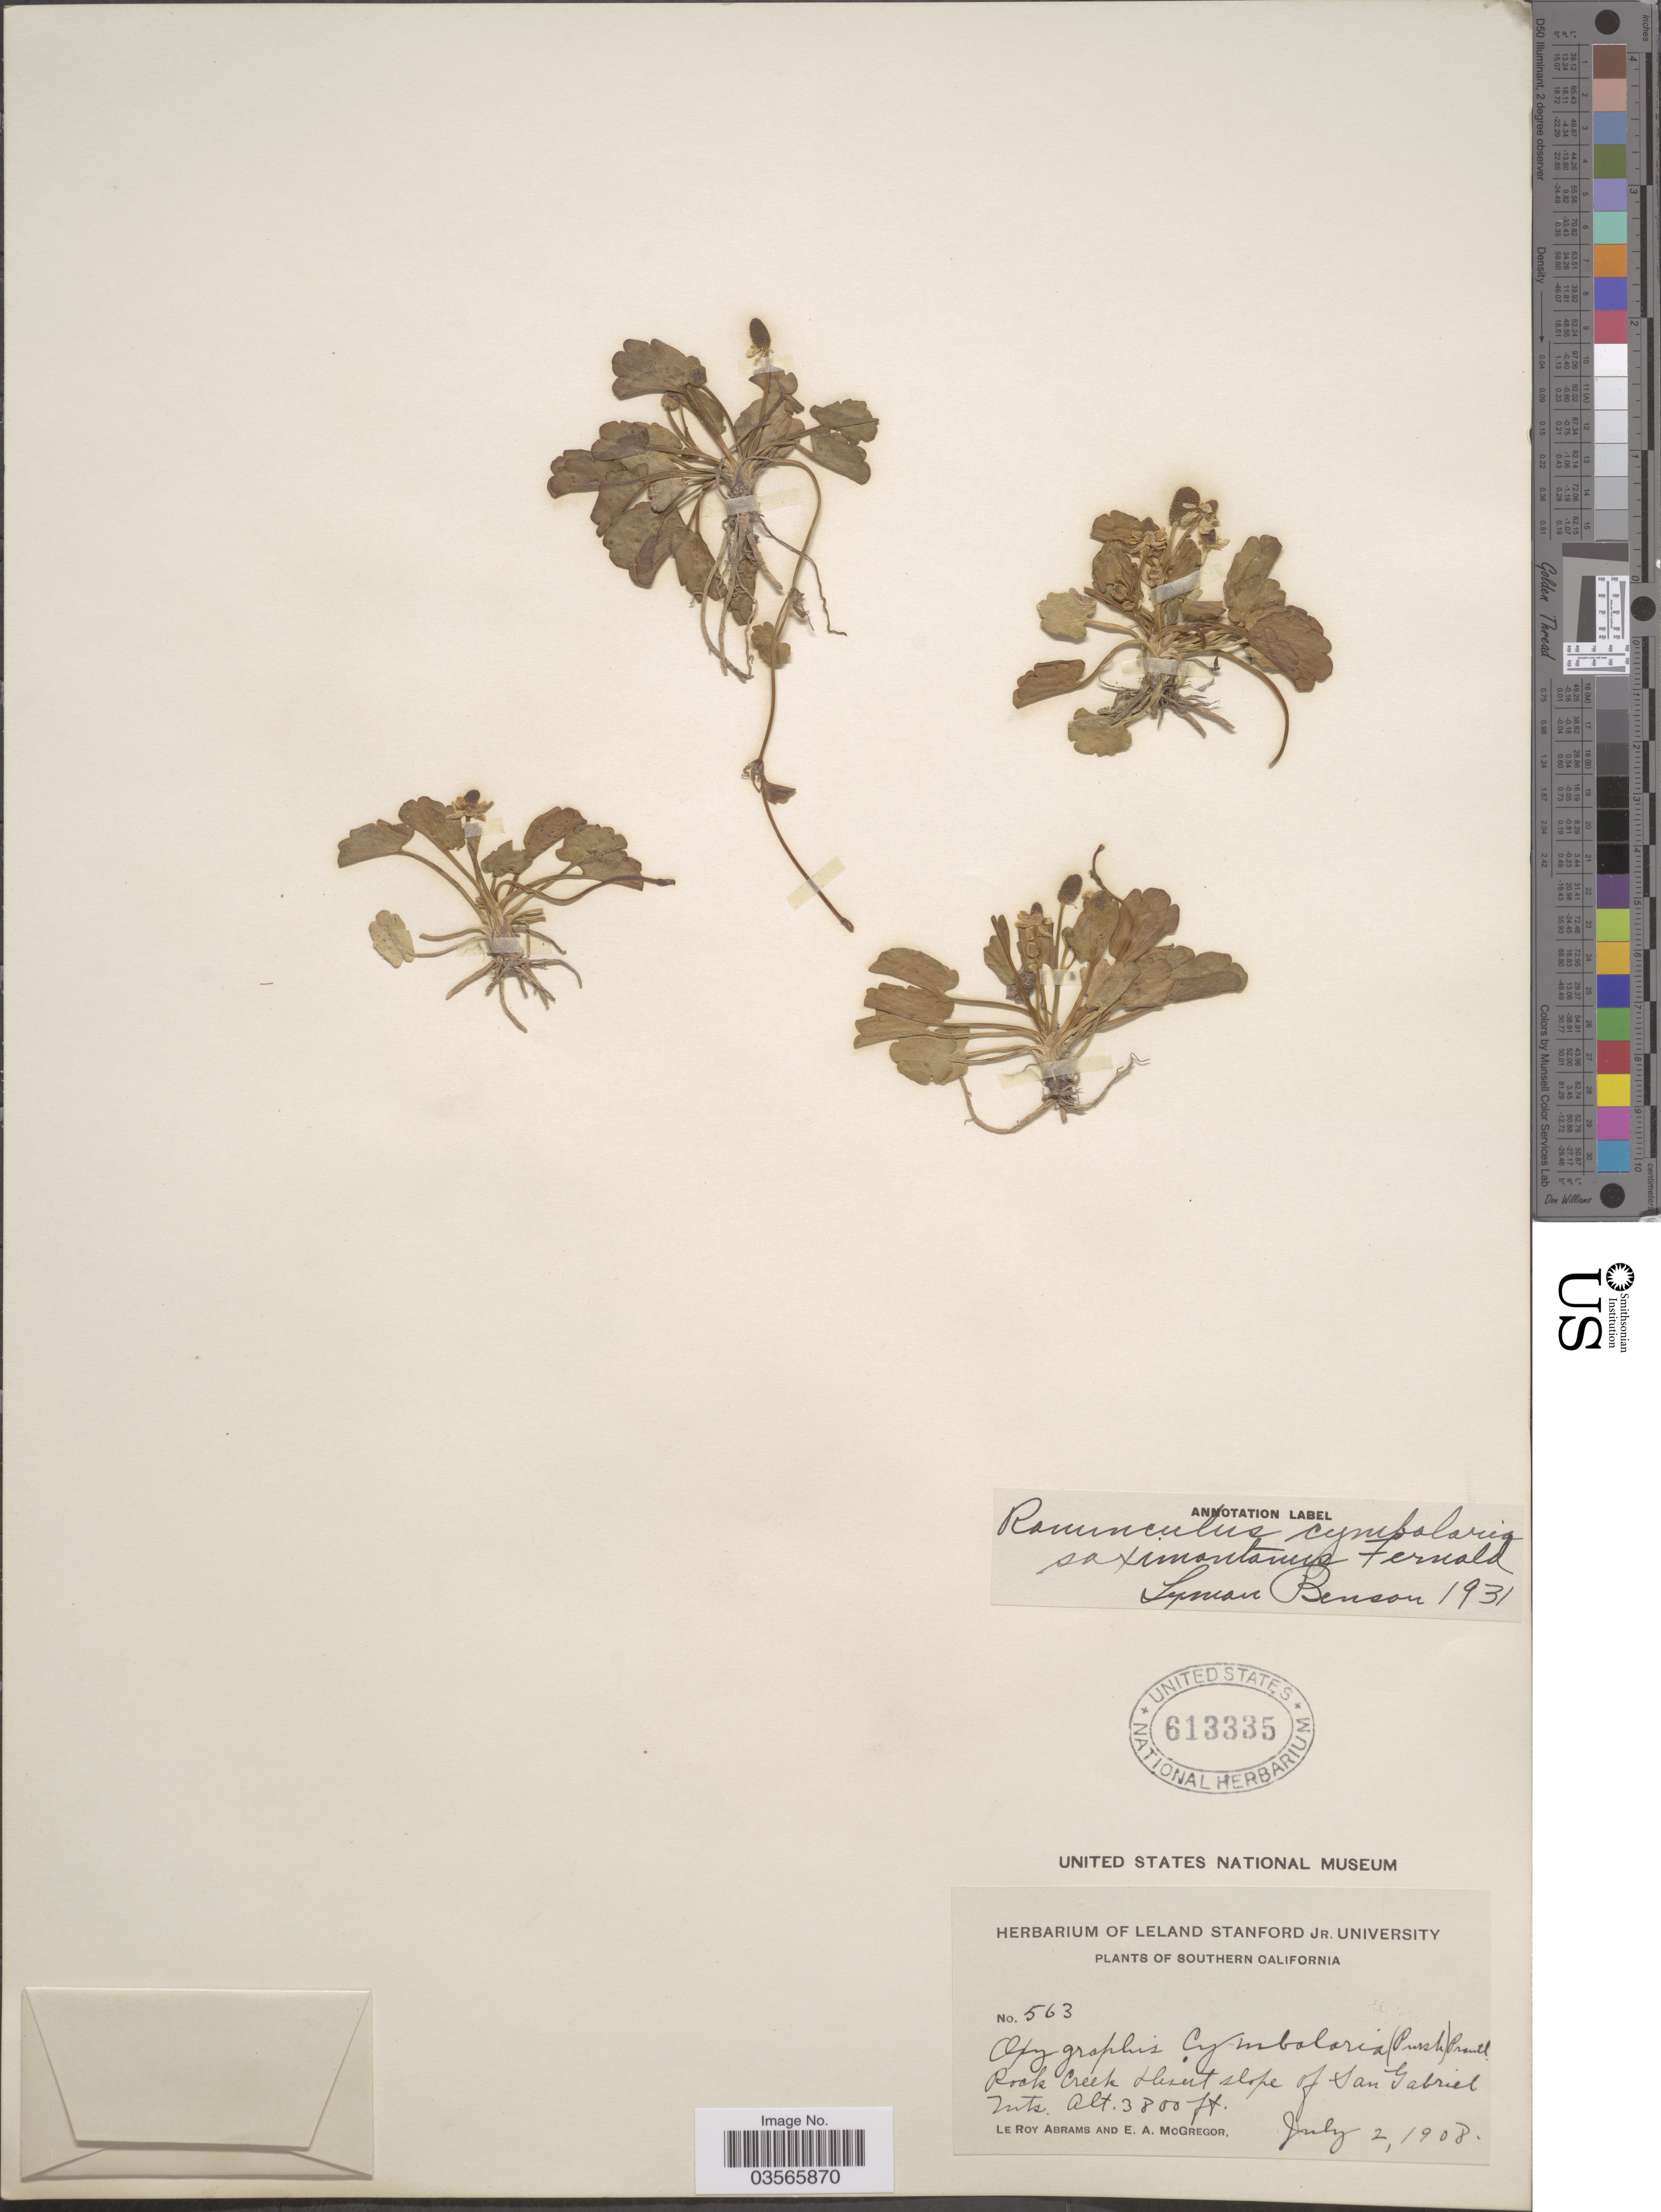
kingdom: Plantae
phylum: Tracheophyta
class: Magnoliopsida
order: Ranunculales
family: Ranunculaceae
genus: Halerpestes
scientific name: Halerpestes cymbalaria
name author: (Pursh) Greene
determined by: Strong, M. T., (US), Smithsonian Institution - National Museum of Natural History (UNITED STATES)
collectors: L. Abrams & E. A. McGregor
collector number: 563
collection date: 1908-07-02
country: United States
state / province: California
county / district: Los Angeles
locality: Southern California. Rock Creek Desert slope of San Gabriel Mts.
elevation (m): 1158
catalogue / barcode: US 613335